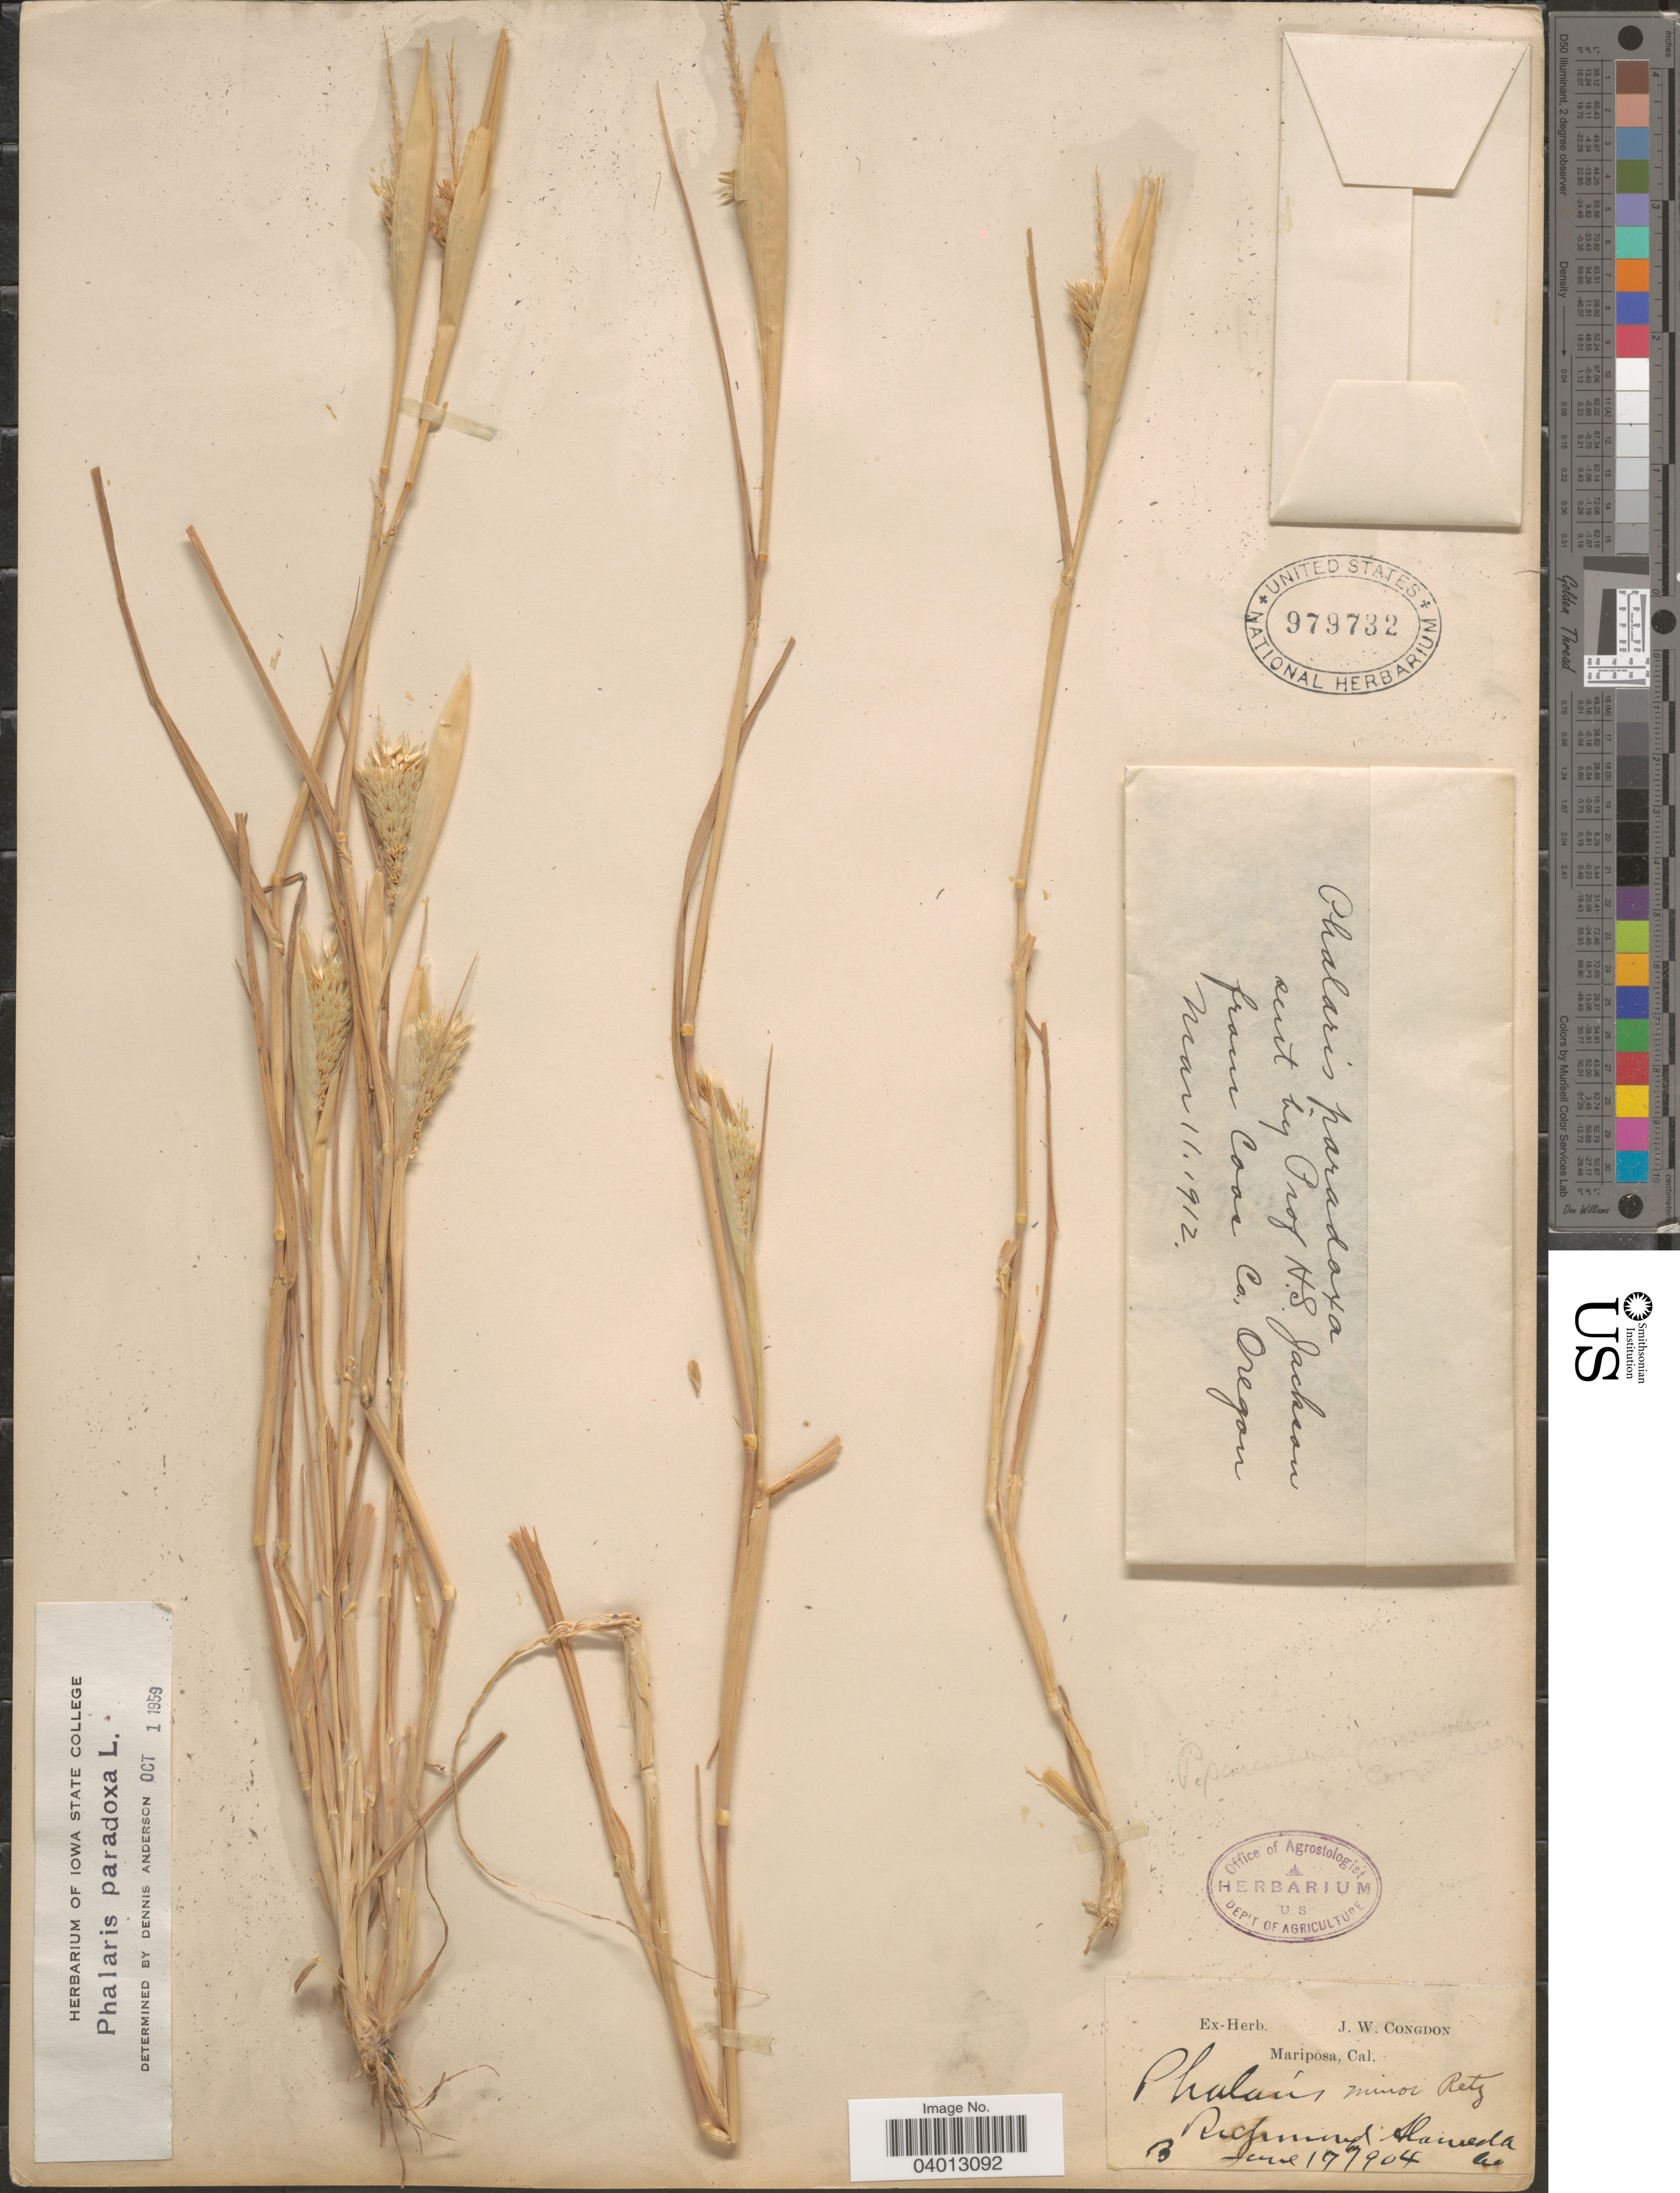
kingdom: Plantae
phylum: Tracheophyta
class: Liliopsida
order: Poales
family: Poaceae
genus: Phalaris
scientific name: Phalaris paradoxa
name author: L.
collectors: H. Jackson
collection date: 1912-03-11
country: United States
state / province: Oregon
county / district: Coos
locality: Coos Co.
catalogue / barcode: US 979732-2